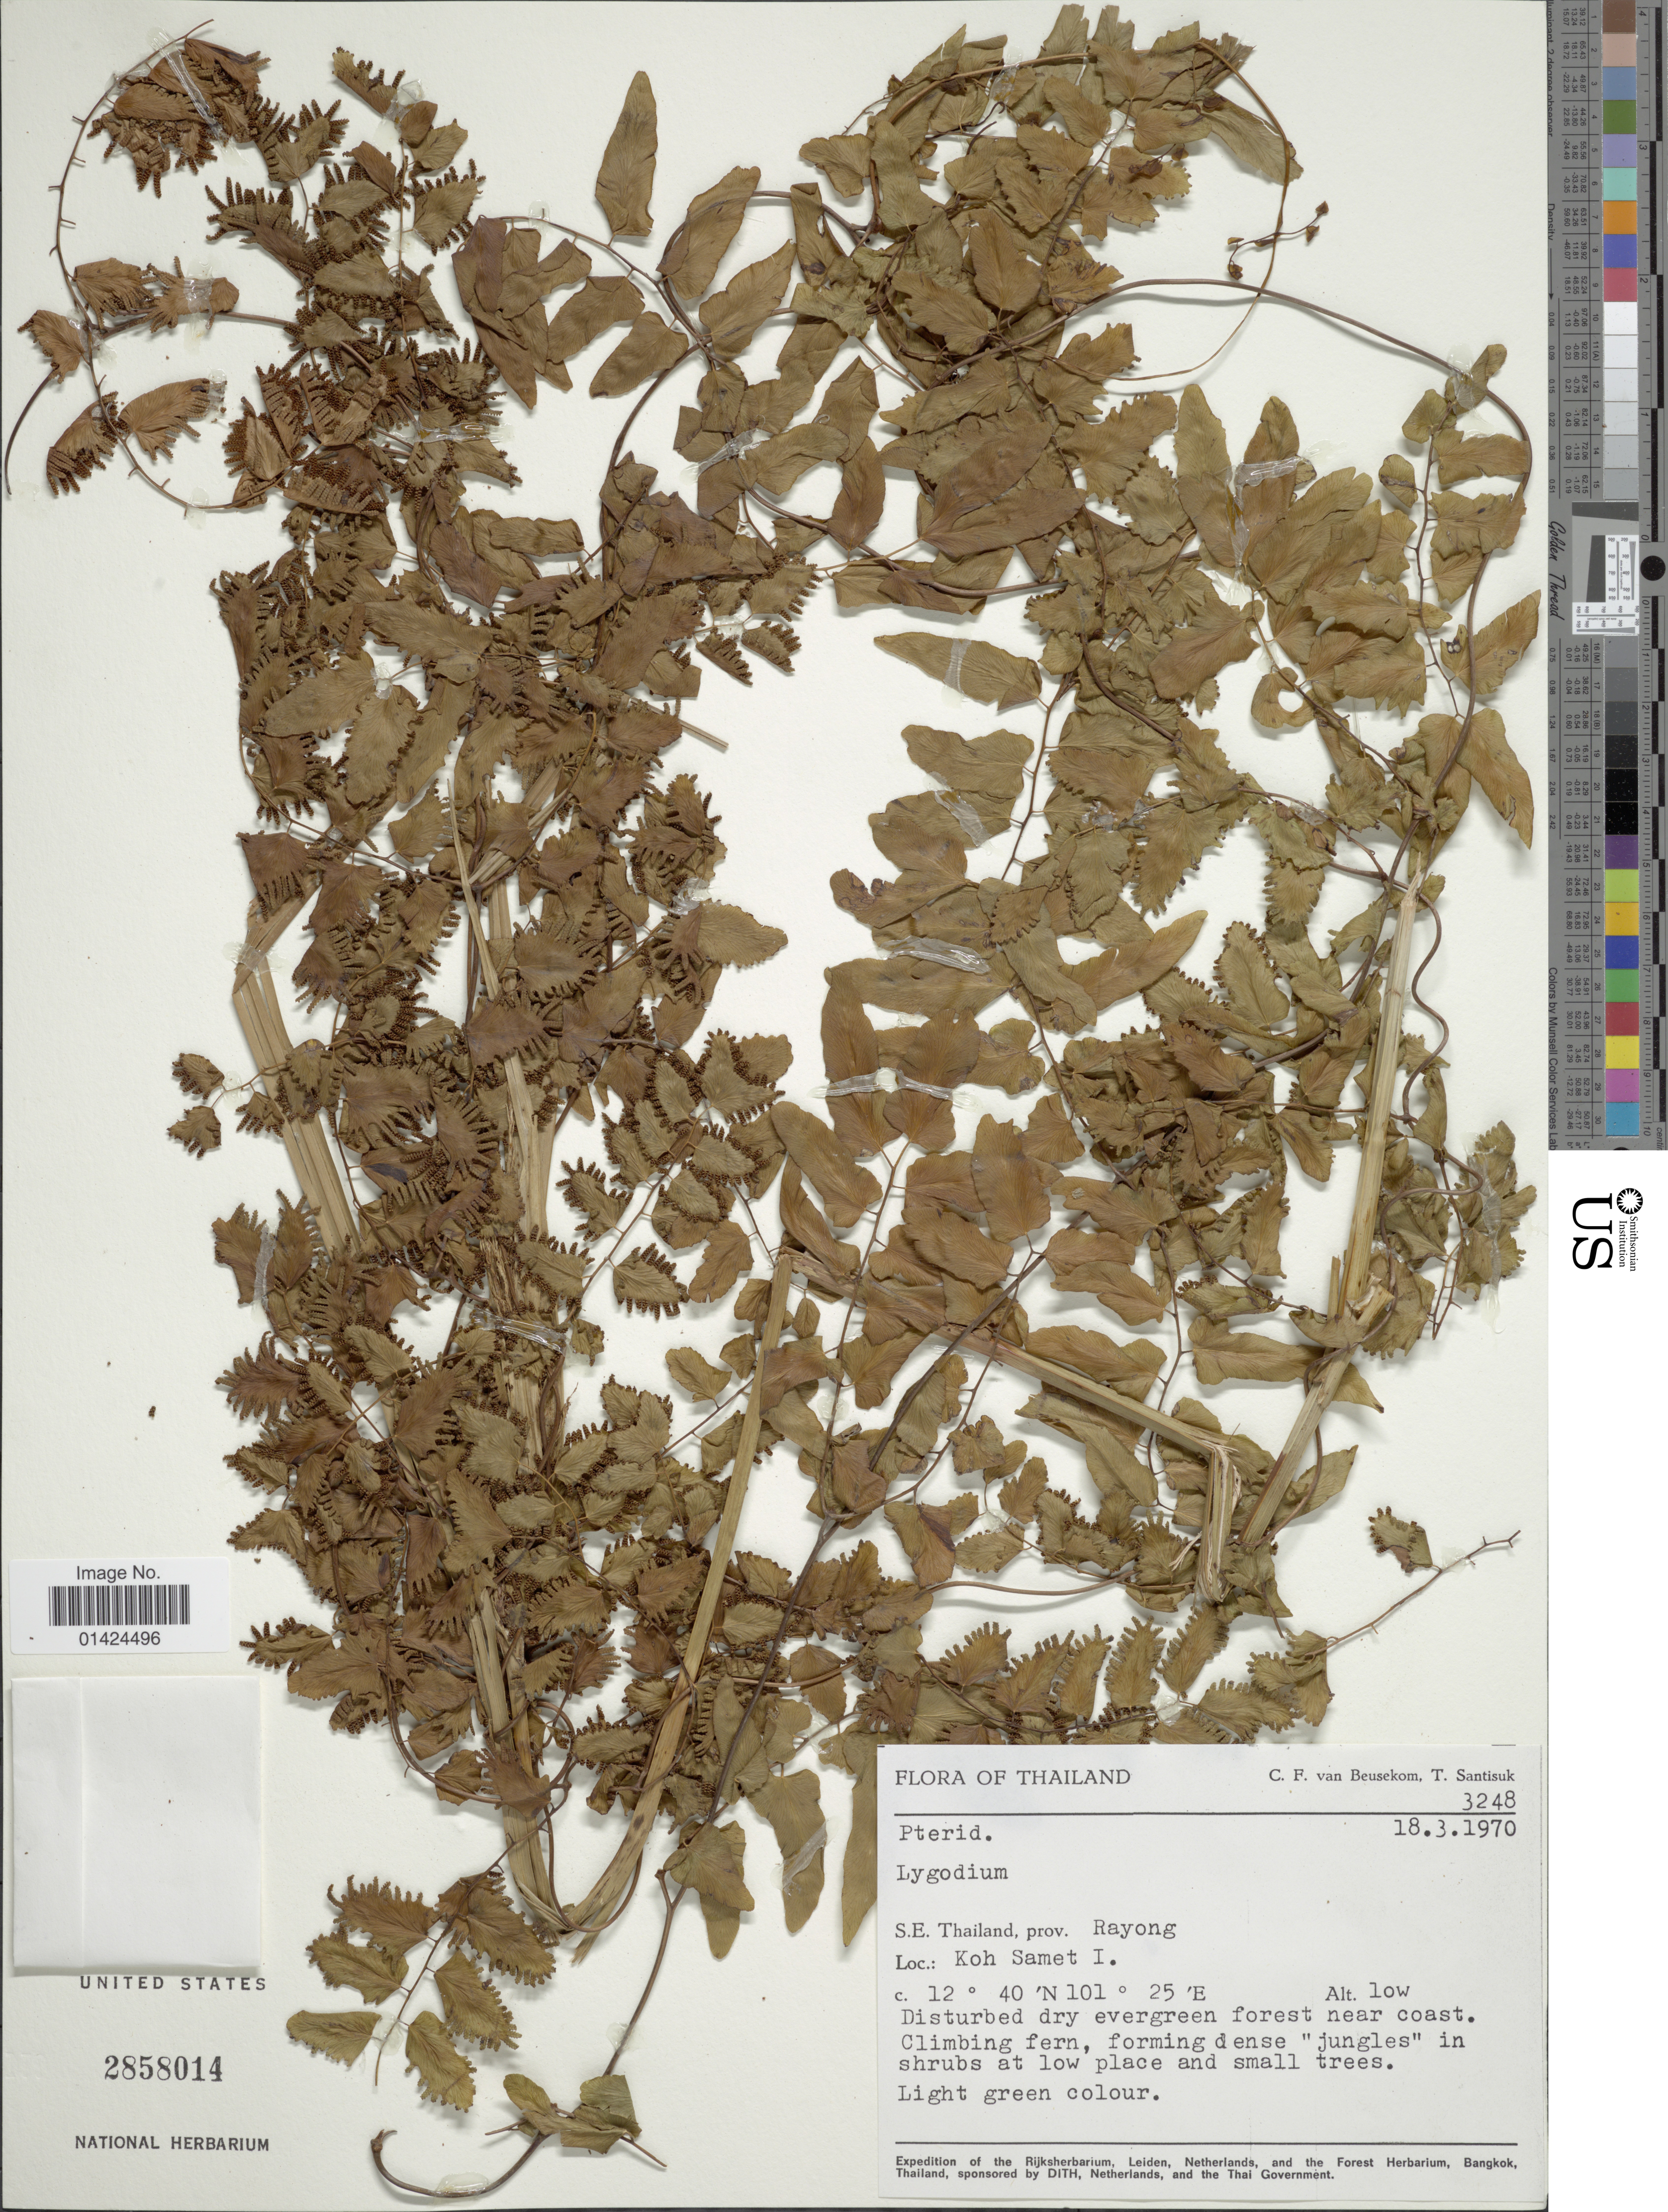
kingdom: Plantae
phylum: Tracheophyta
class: Polypodiopsida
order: Schizaeales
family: Lygodiaceae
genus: Lygodium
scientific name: Lygodium microphyllum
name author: (Cav.) R. Br.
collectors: C. F. Beusekom & T. Santisuk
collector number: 3248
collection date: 1970-03-18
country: Thailand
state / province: Rayong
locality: S.E. Thailand. Koh Samet I.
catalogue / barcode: US 2858014